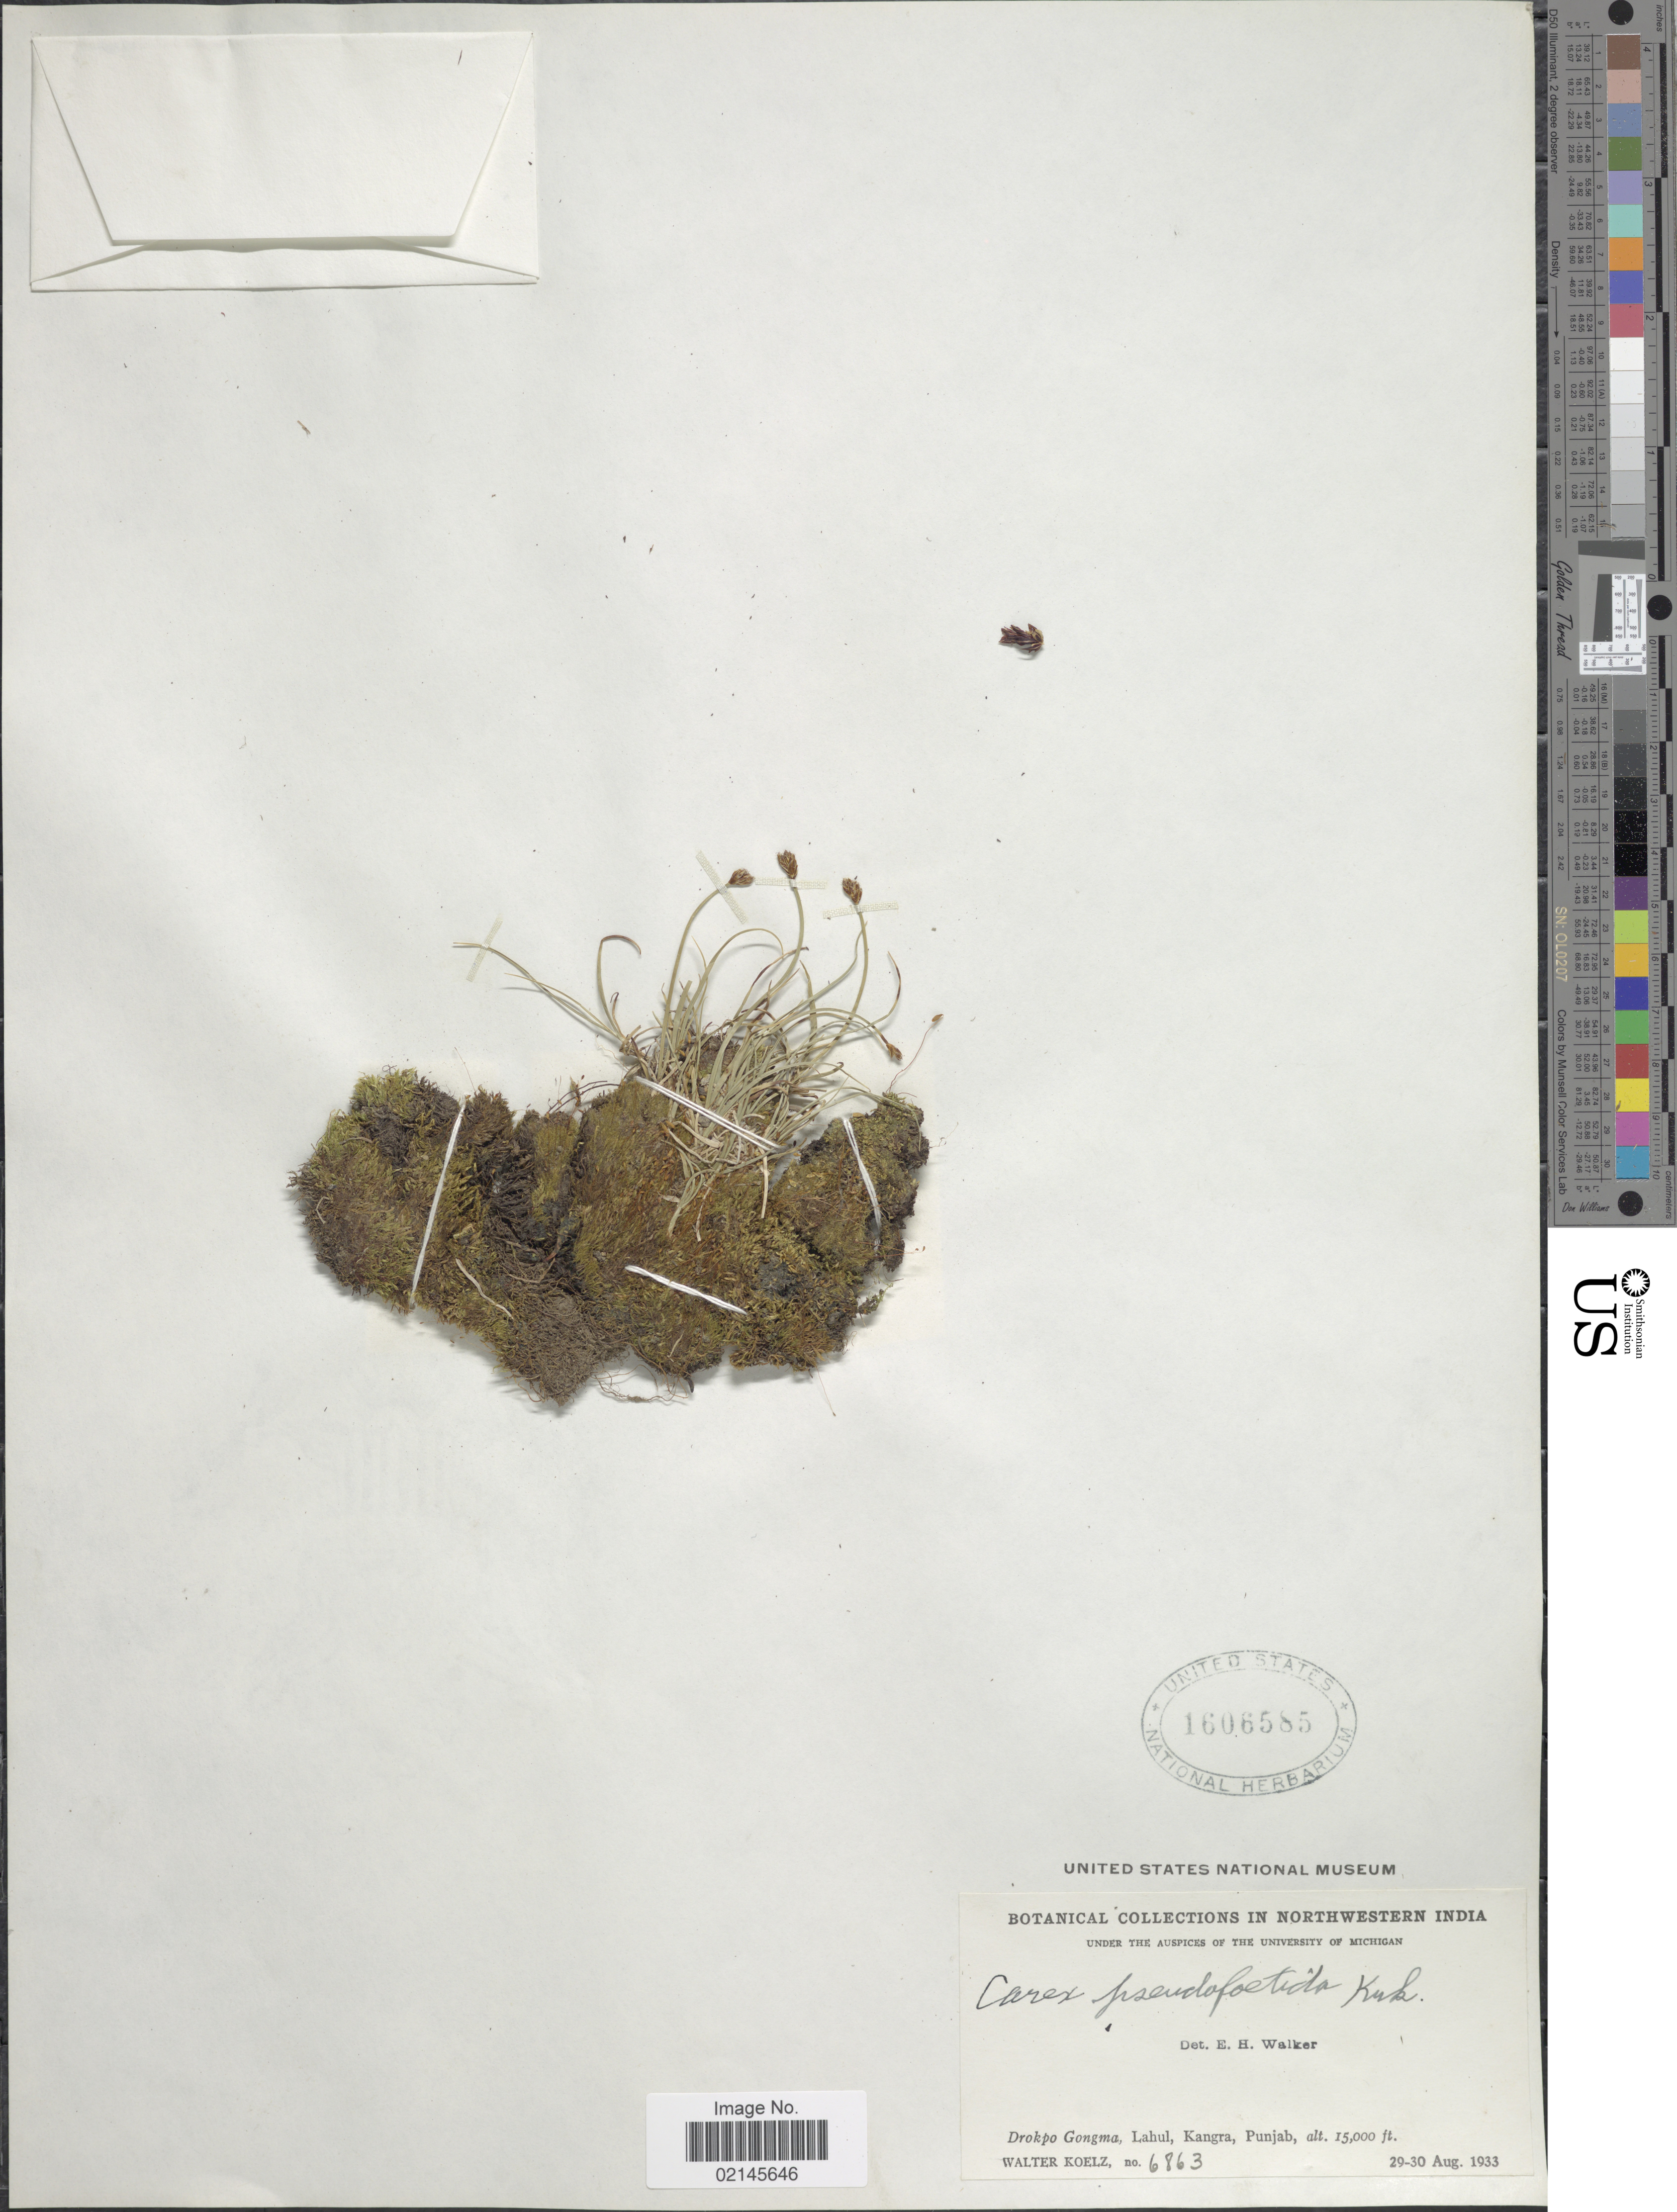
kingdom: Plantae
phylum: Tracheophyta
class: Liliopsida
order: Poales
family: Cyperaceae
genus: Carex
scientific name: Carex pseudofoetida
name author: Kük.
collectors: W. N. Koelz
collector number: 6863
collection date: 1933-08-29/1933-08-30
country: India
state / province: Punjab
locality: Northwestern India, Drokpo Gongma, Lahul, Kangra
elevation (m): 4572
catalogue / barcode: US 1606585